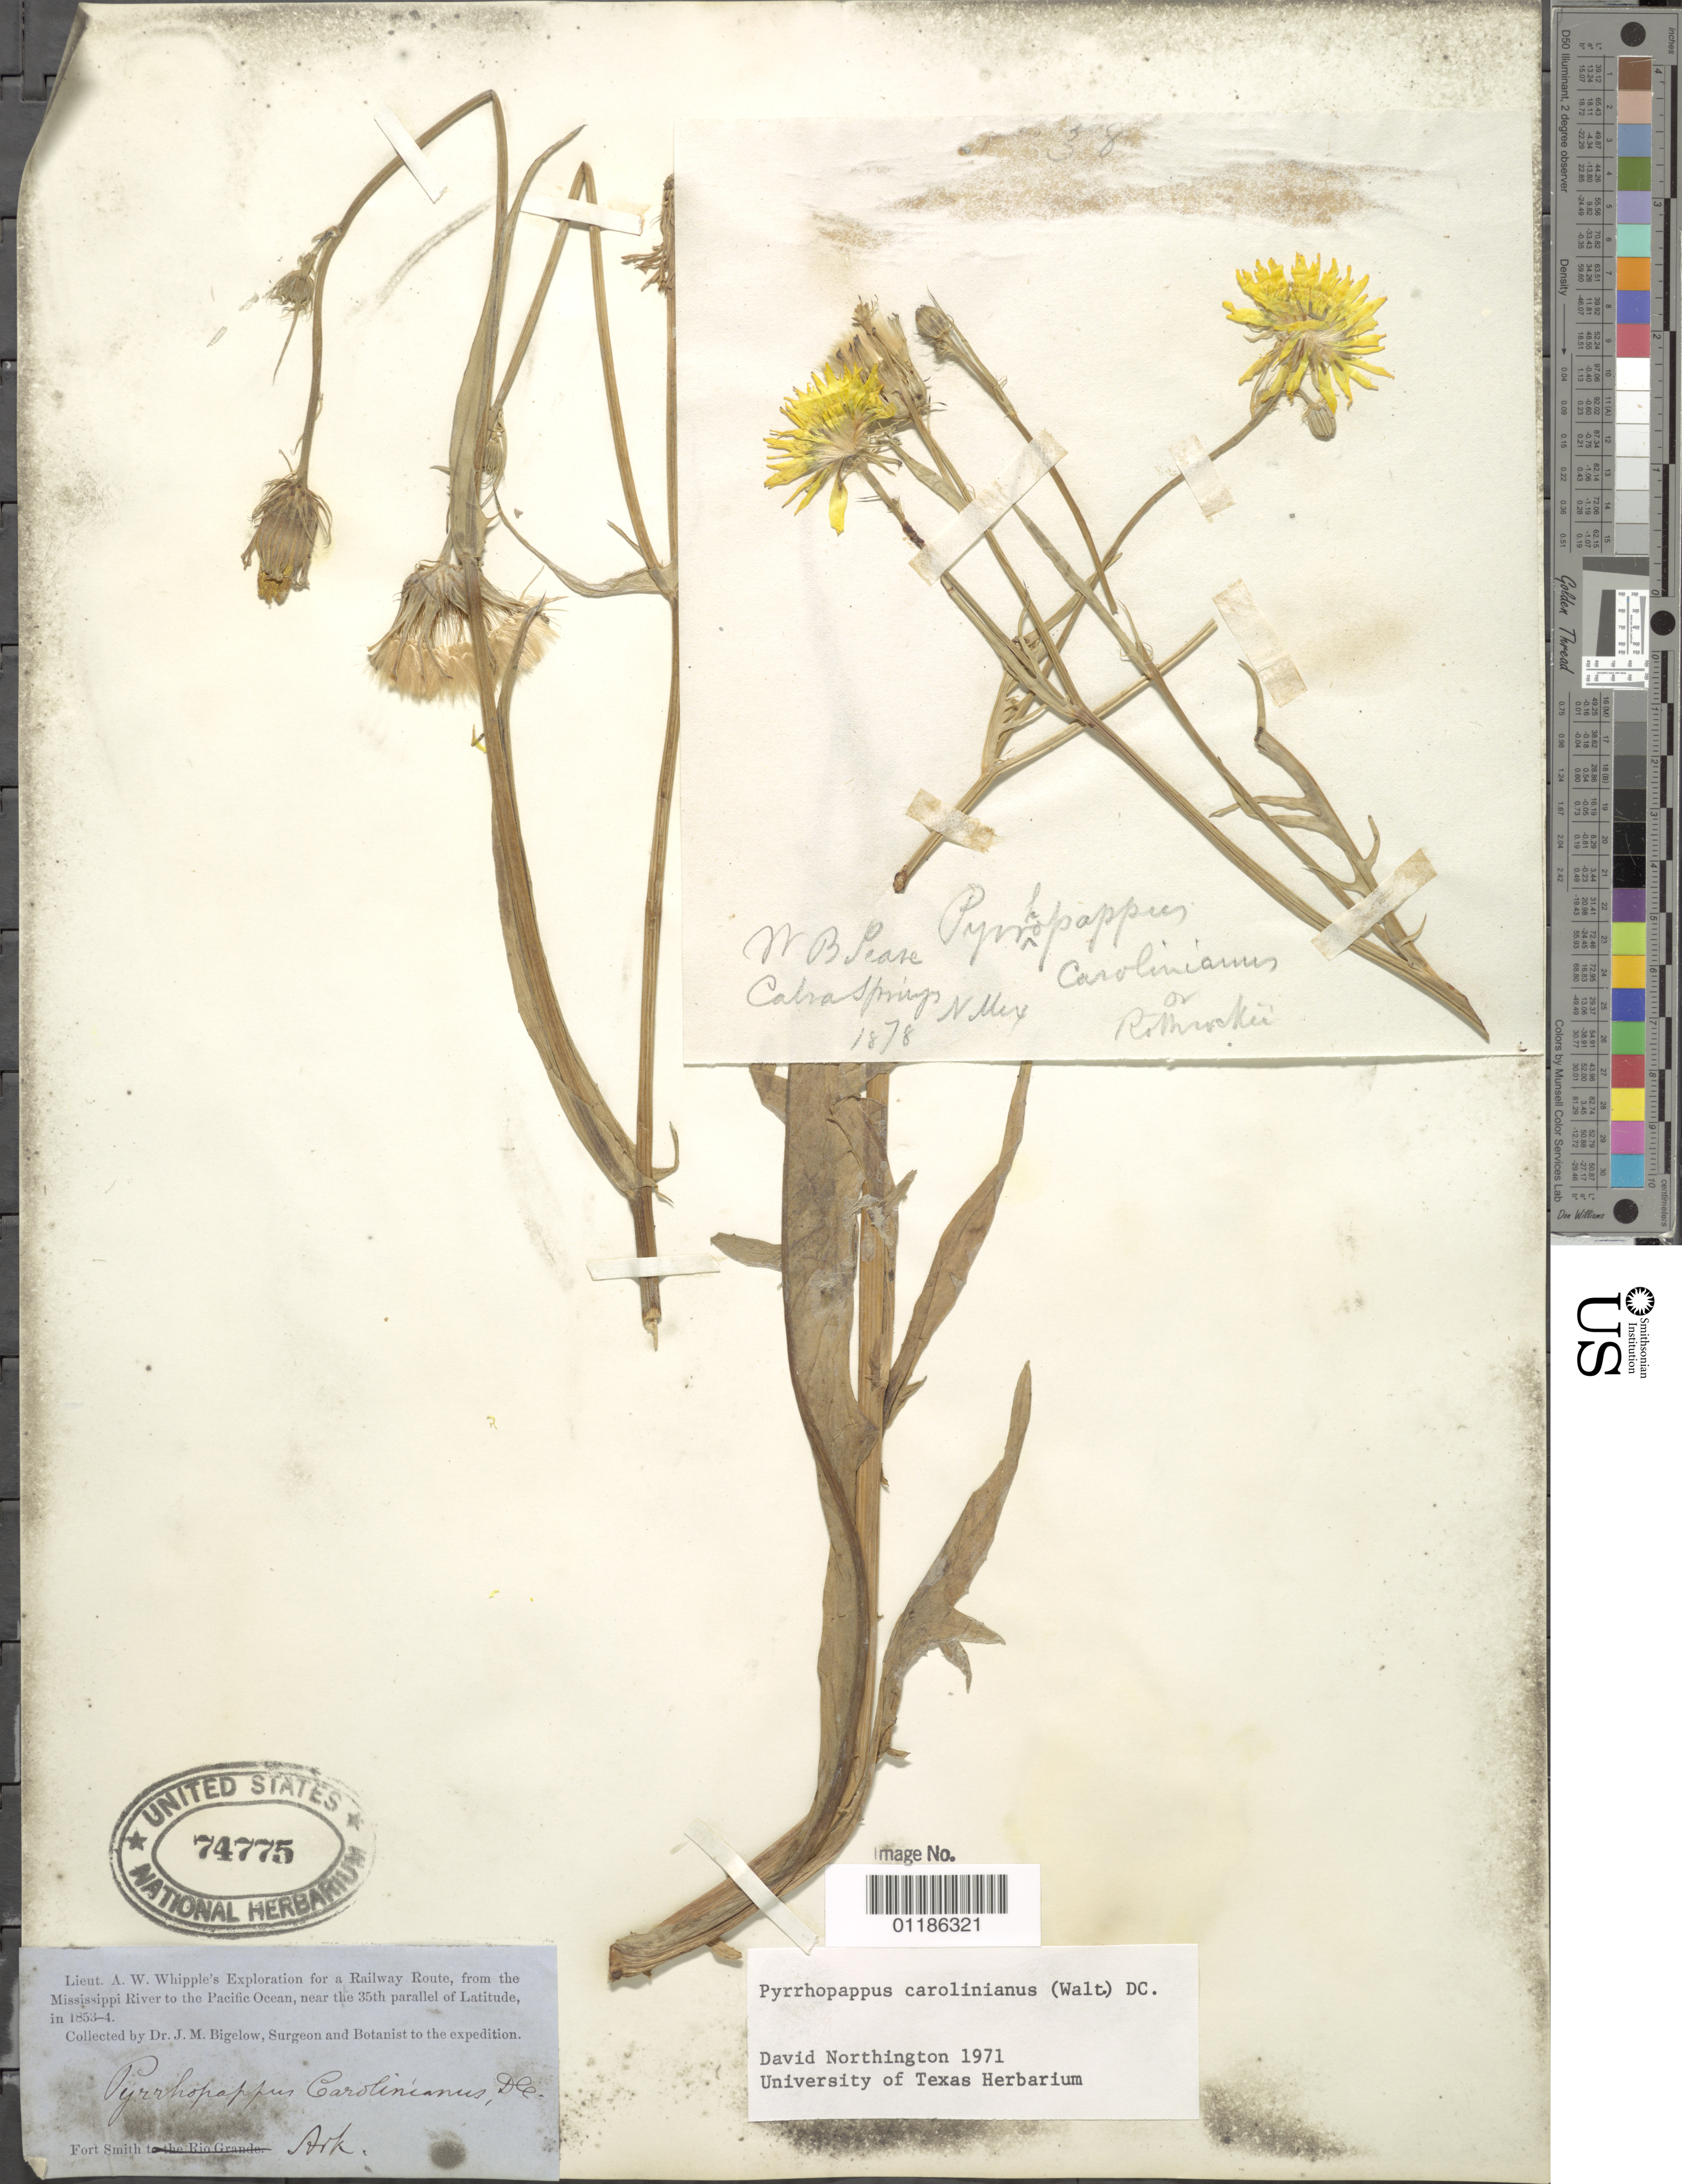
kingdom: Plantae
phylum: Tracheophyta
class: Magnoliopsida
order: Asterales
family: Asteraceae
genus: Pyrrhopappus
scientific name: Pyrrhopappus carolinianus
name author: (Walter) DC.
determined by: Northington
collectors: J. M. Bigelow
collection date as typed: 1853 to -- --- 1854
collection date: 1853/1854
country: United States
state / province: Arkansas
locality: Fort Smith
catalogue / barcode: US 74775